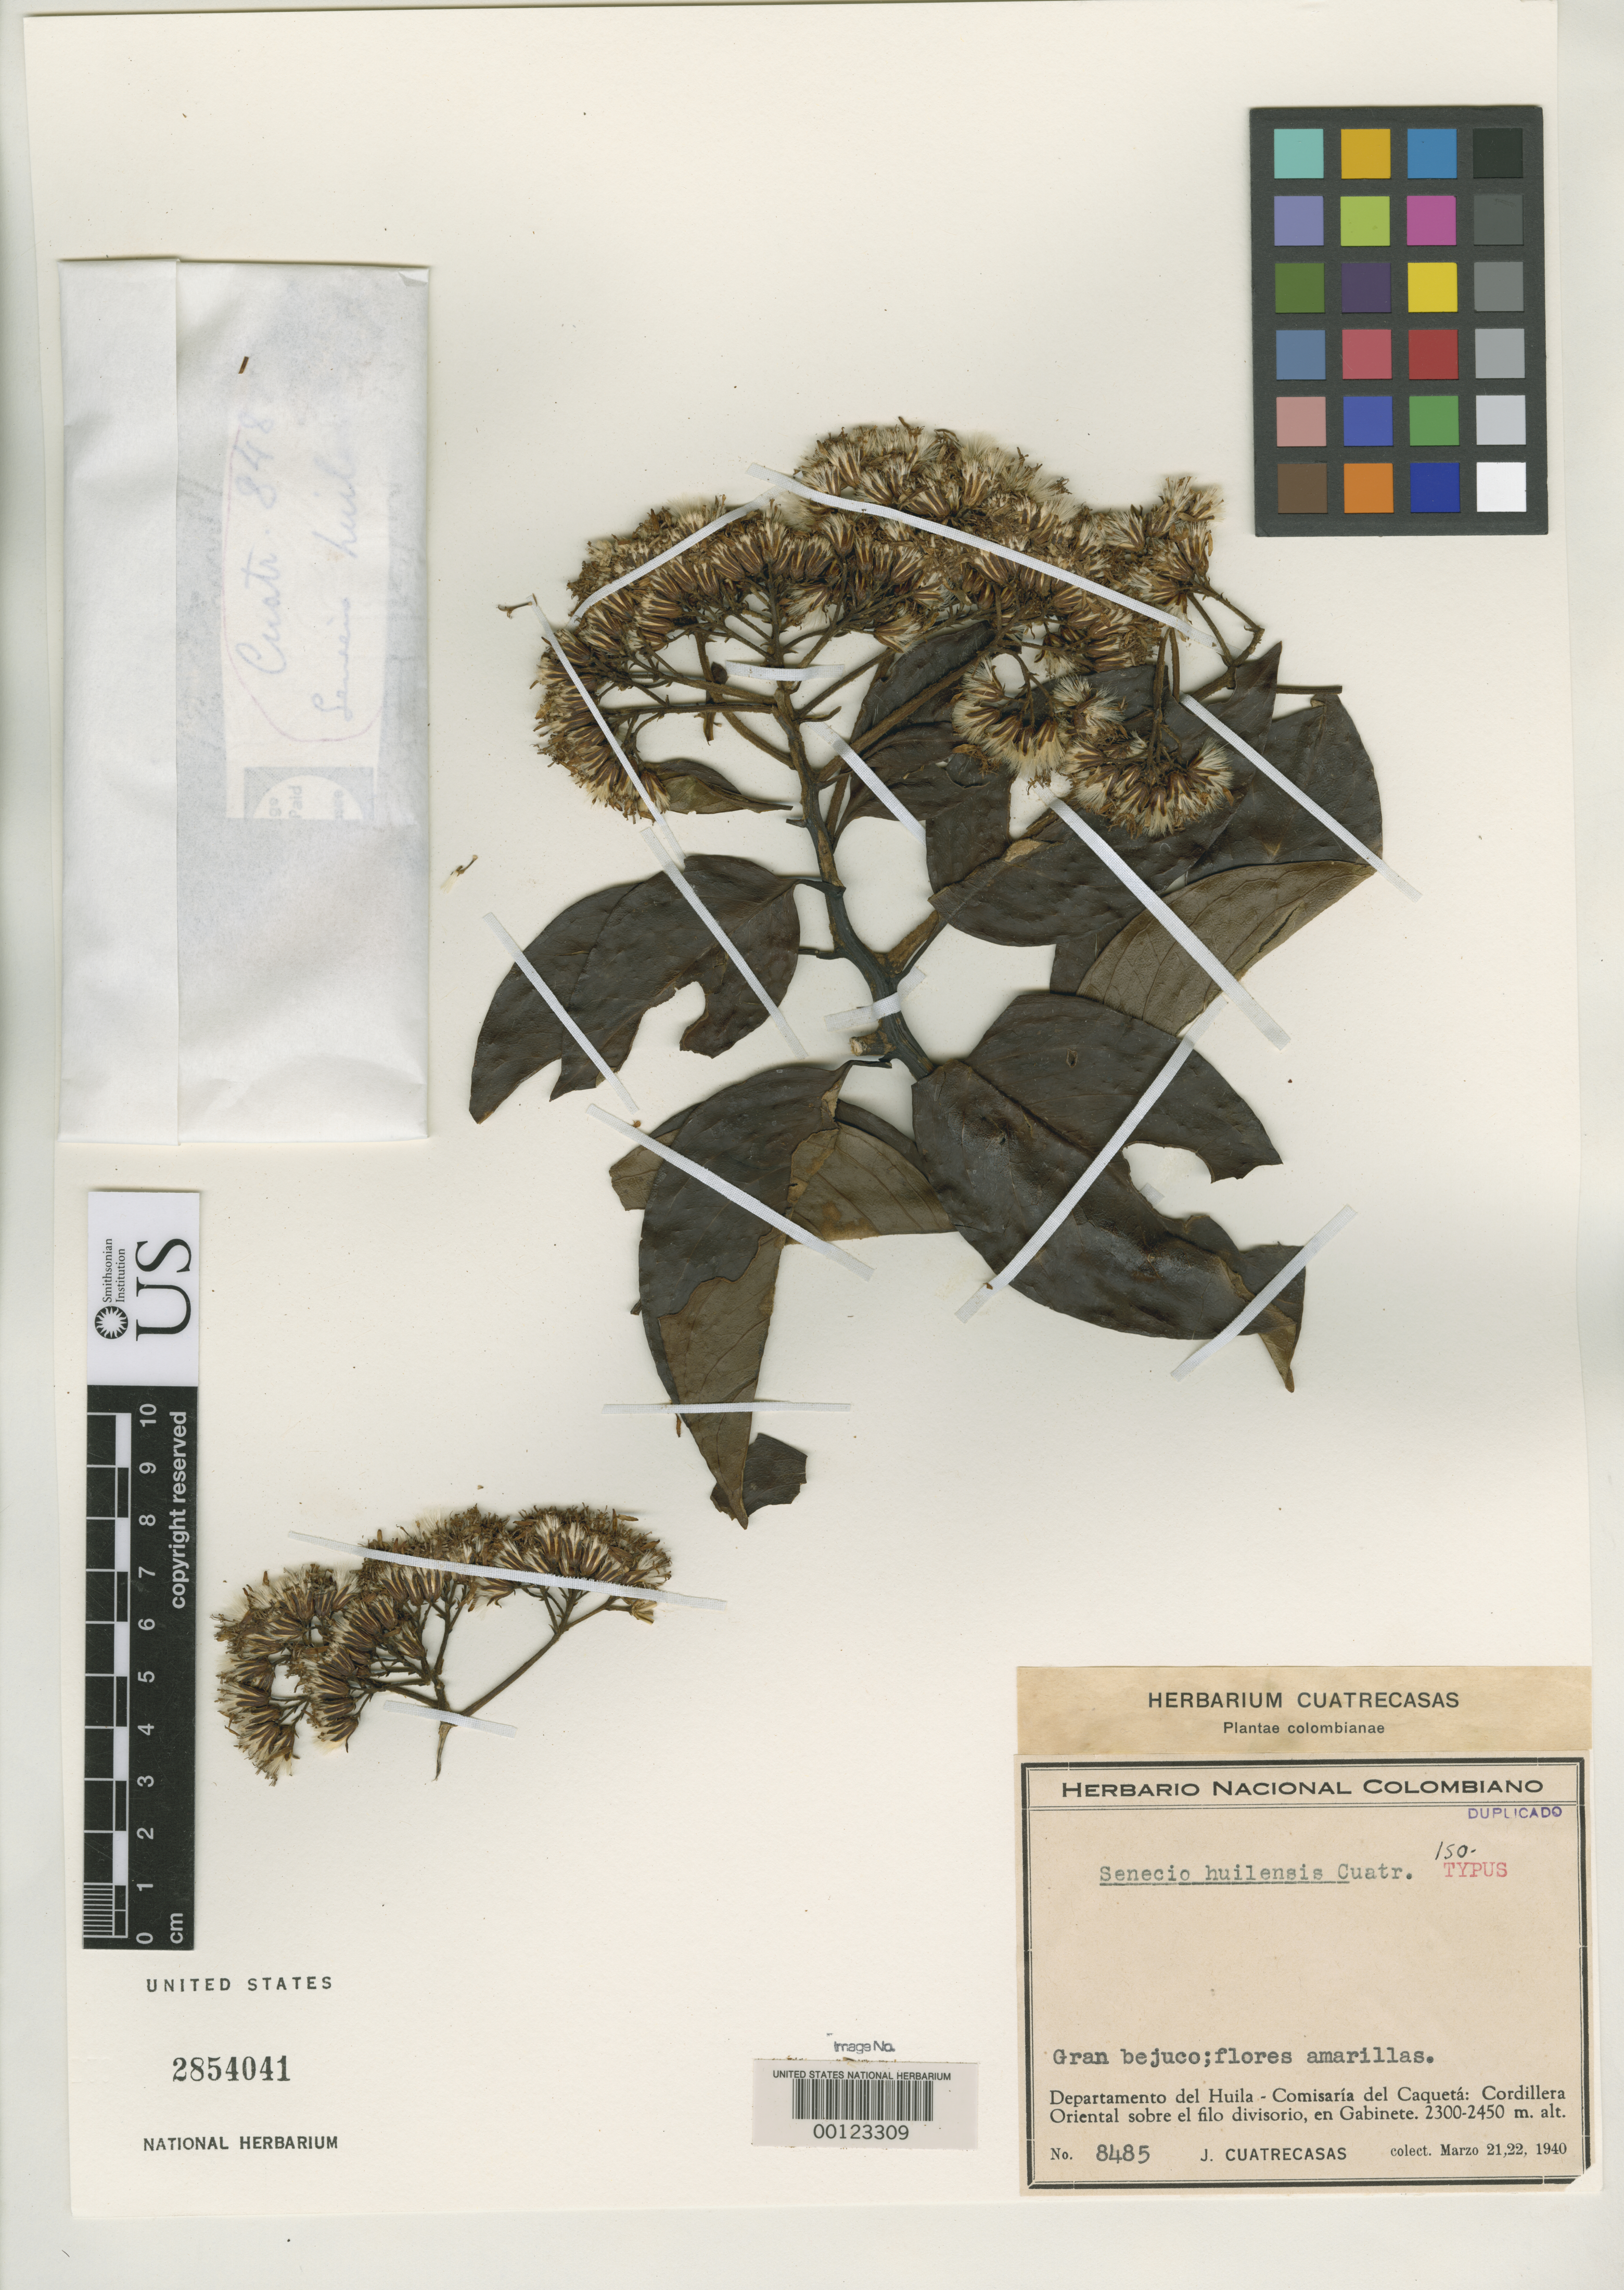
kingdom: Plantae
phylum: Tracheophyta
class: Magnoliopsida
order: Asterales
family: Asteraceae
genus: Senecio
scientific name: Senecio huilensis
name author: Cuatrec.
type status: Isotype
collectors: J. Cuatrecasas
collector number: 8485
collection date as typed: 21 Mar 1940 to 22 Mar 1940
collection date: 1940-03-21/1940-03-22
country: Colombia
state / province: Huila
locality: Caqueta comm., Gabinete.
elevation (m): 2300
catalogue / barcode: US 2854041